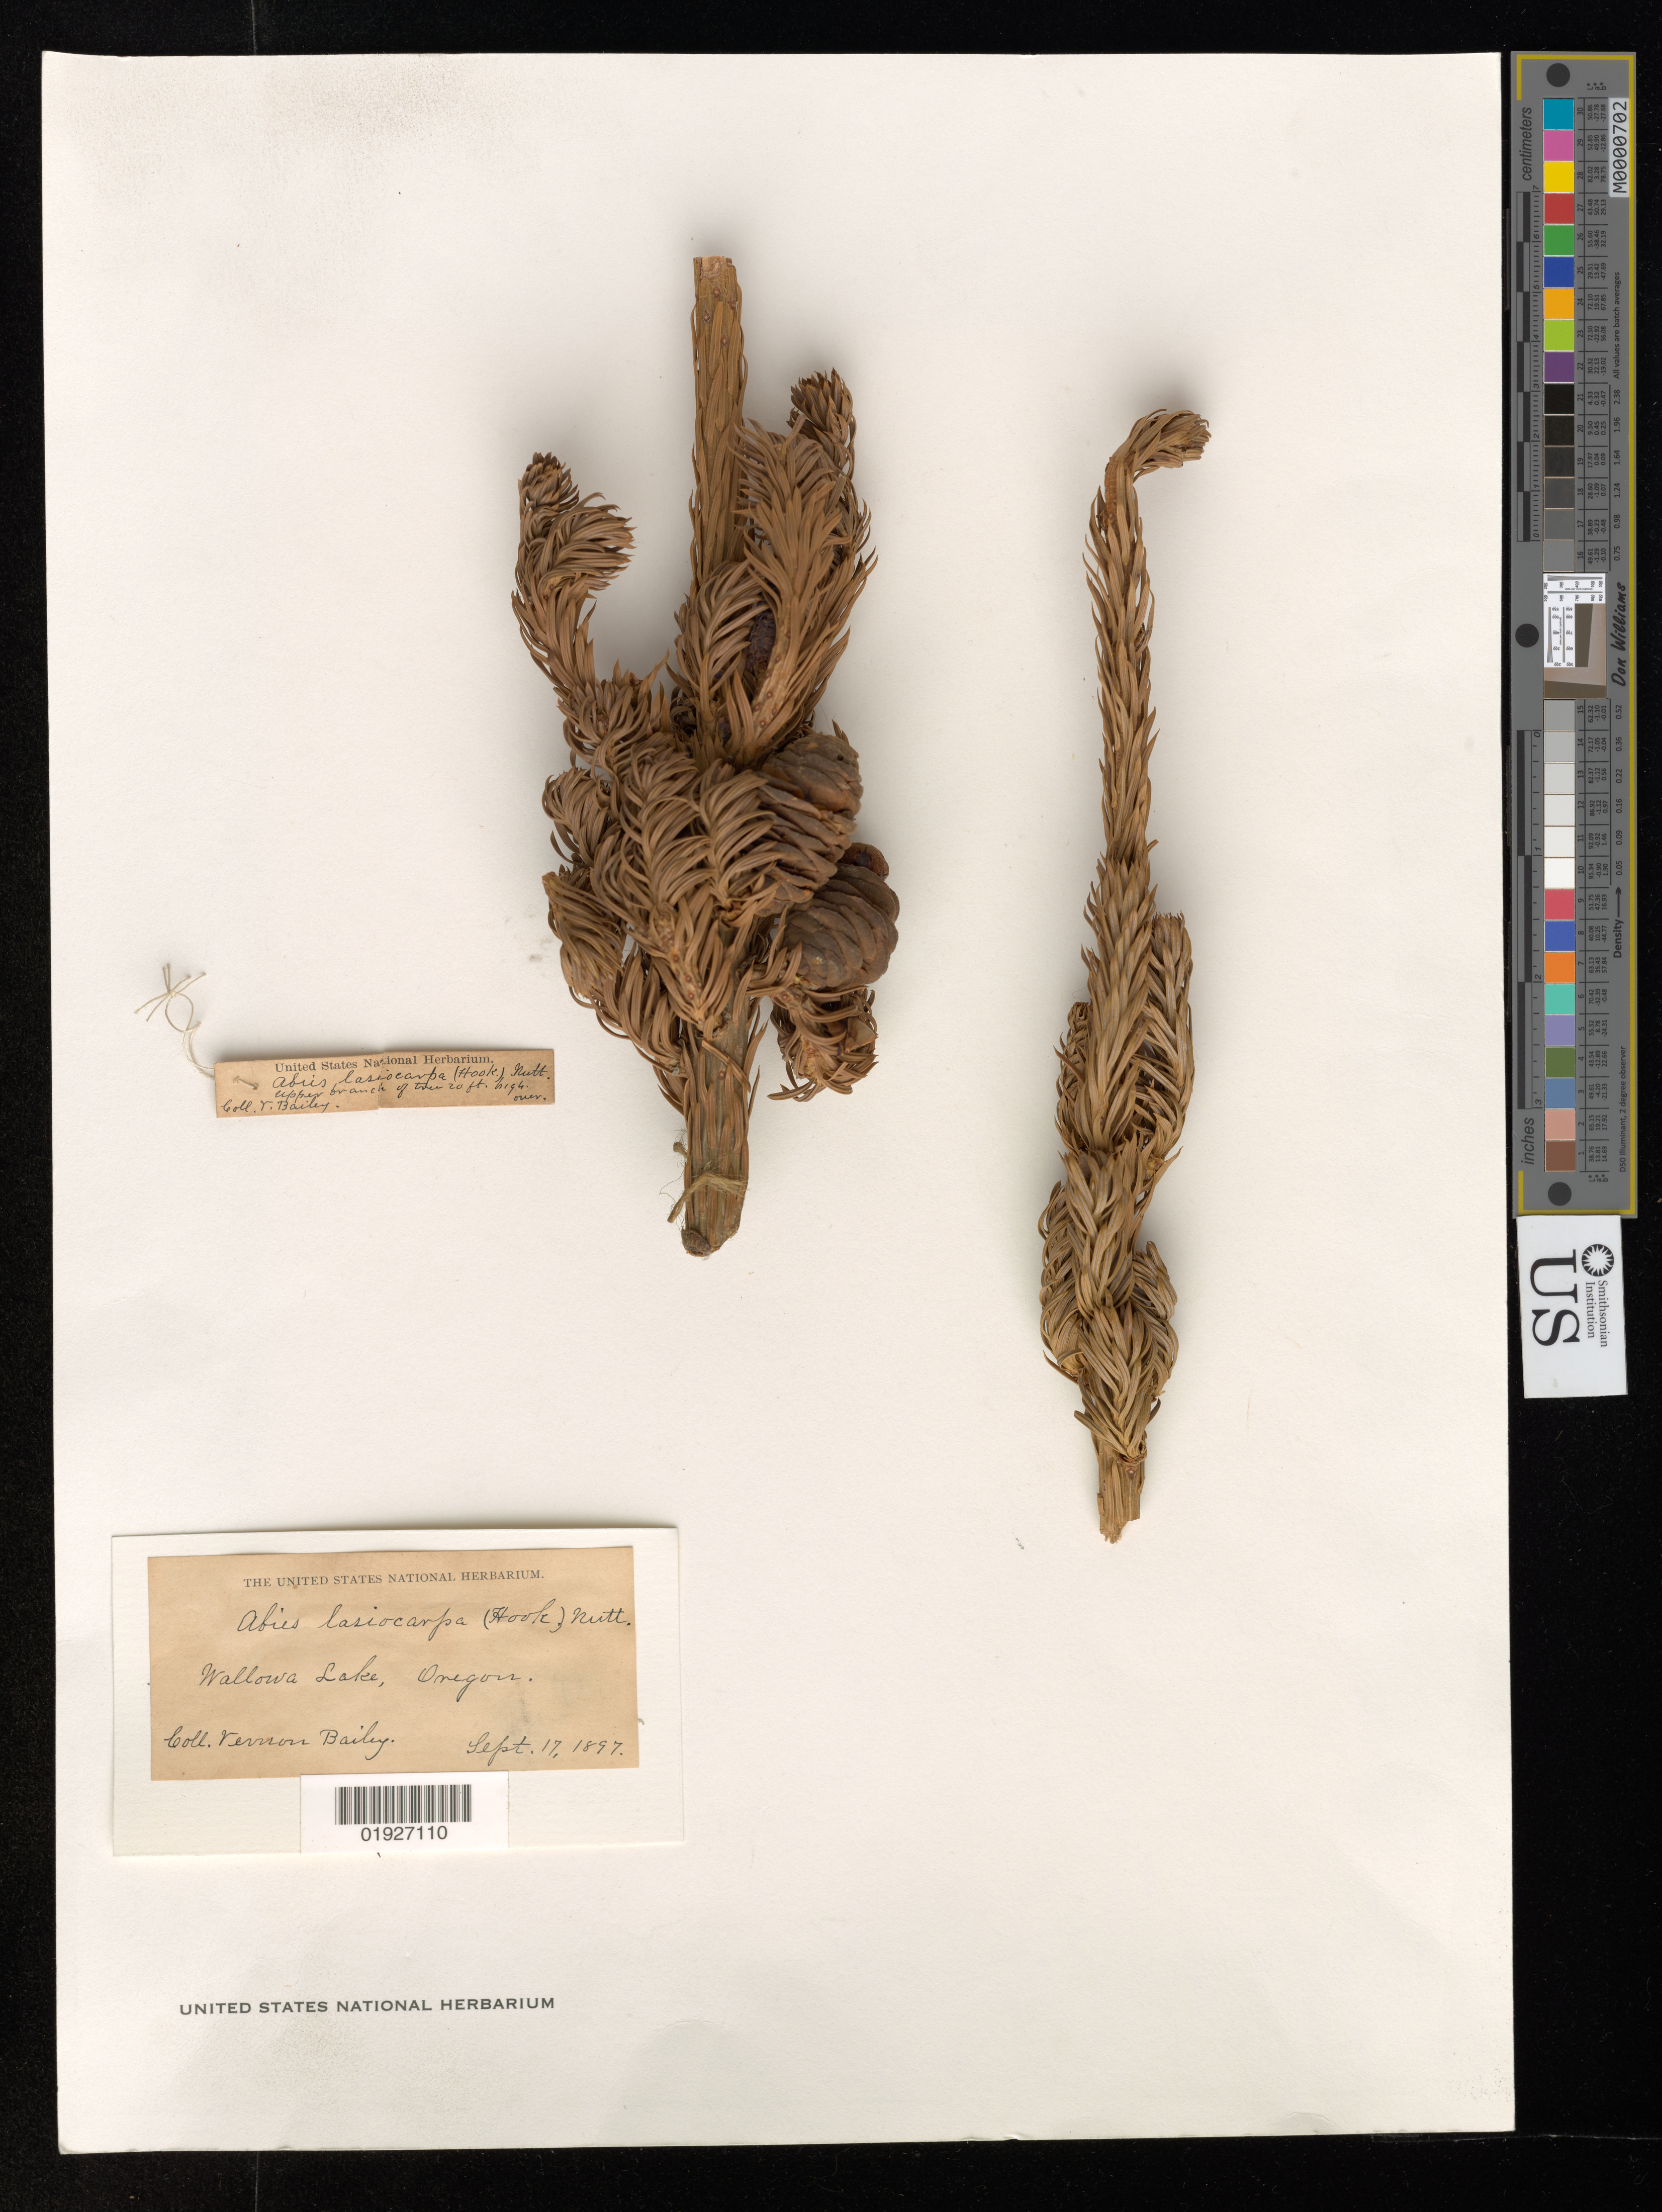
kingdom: Plantae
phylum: Tracheophyta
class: Pinopsida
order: Pinales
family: Pinaceae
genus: Abies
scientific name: Abies lasiocarpa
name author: (Hook.) Nutt.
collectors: V. Bailey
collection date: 1897-09-17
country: United States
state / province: Oregon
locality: Wallowa Lake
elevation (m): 2377